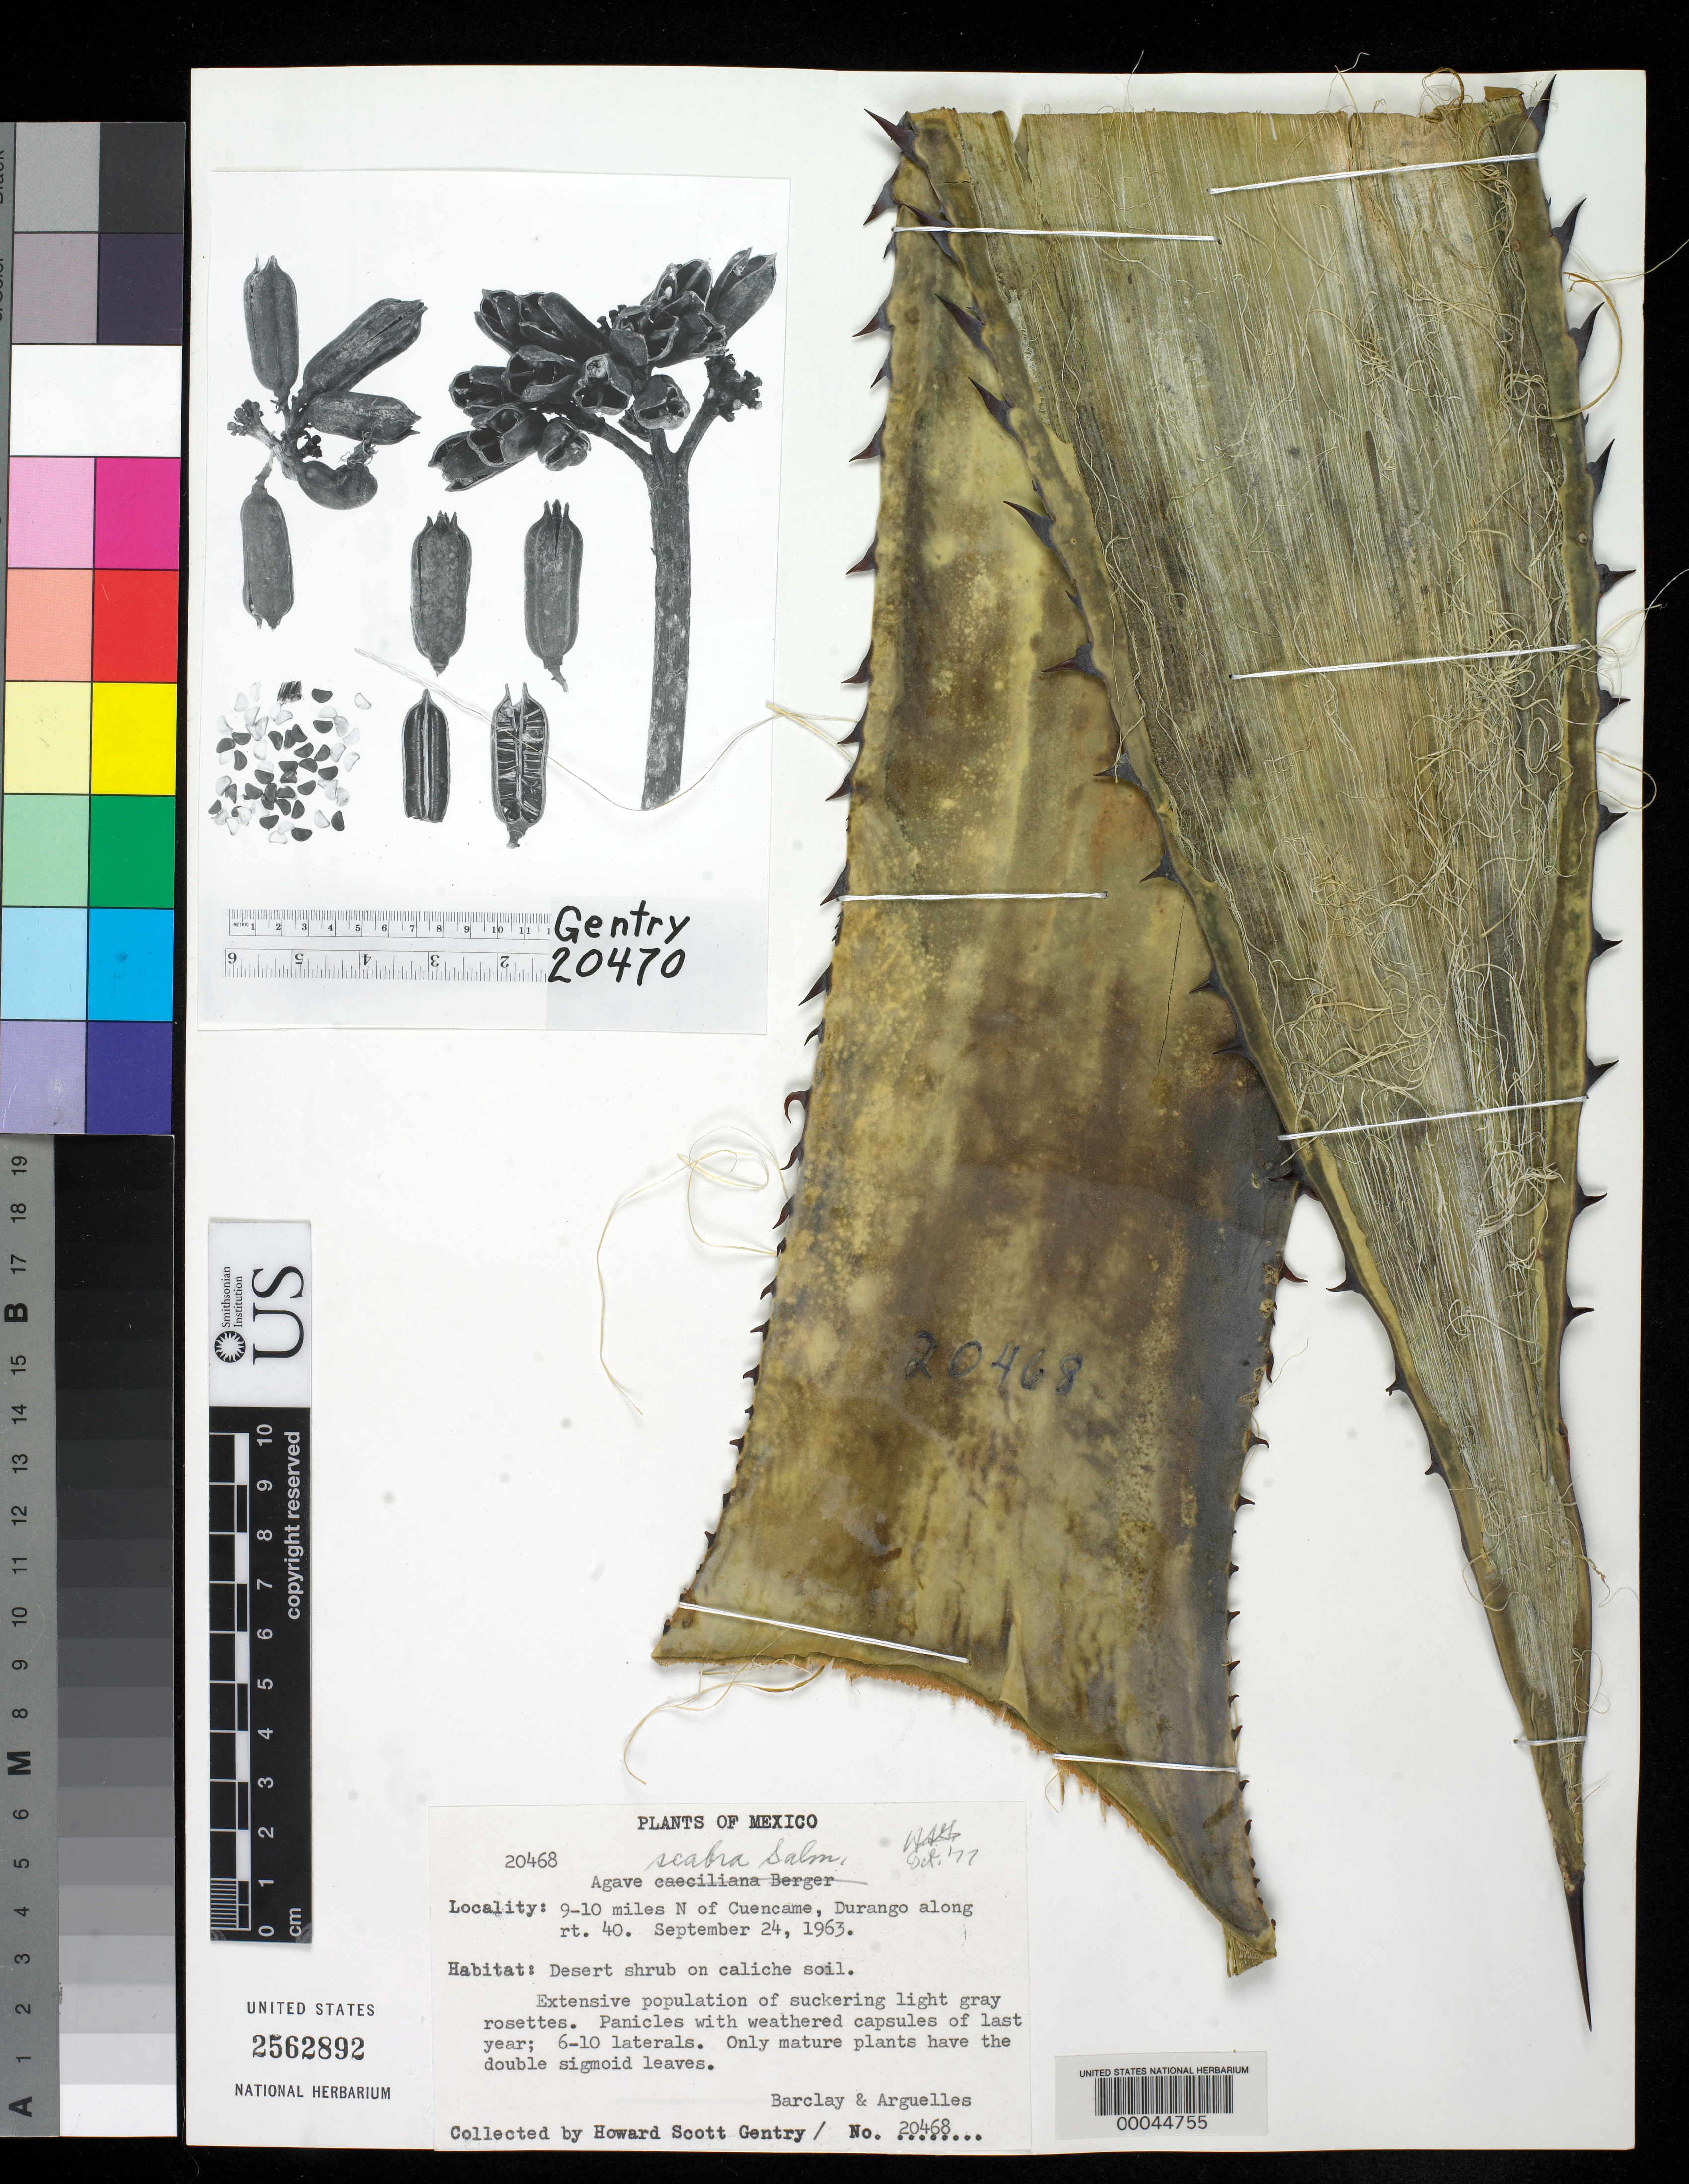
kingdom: Plantae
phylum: Tracheophyta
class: Liliopsida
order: Asparagales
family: Asparagaceae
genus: Agave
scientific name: Agave scabra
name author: Salm-Dyck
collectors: H. S. Gentry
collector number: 20468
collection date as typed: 24 Sep 1963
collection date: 1963-09-24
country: Mexico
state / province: Durango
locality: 9-10 mi N of Cuencame along rt 40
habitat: Desert shrub on caliche soil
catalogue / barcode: US 2562892